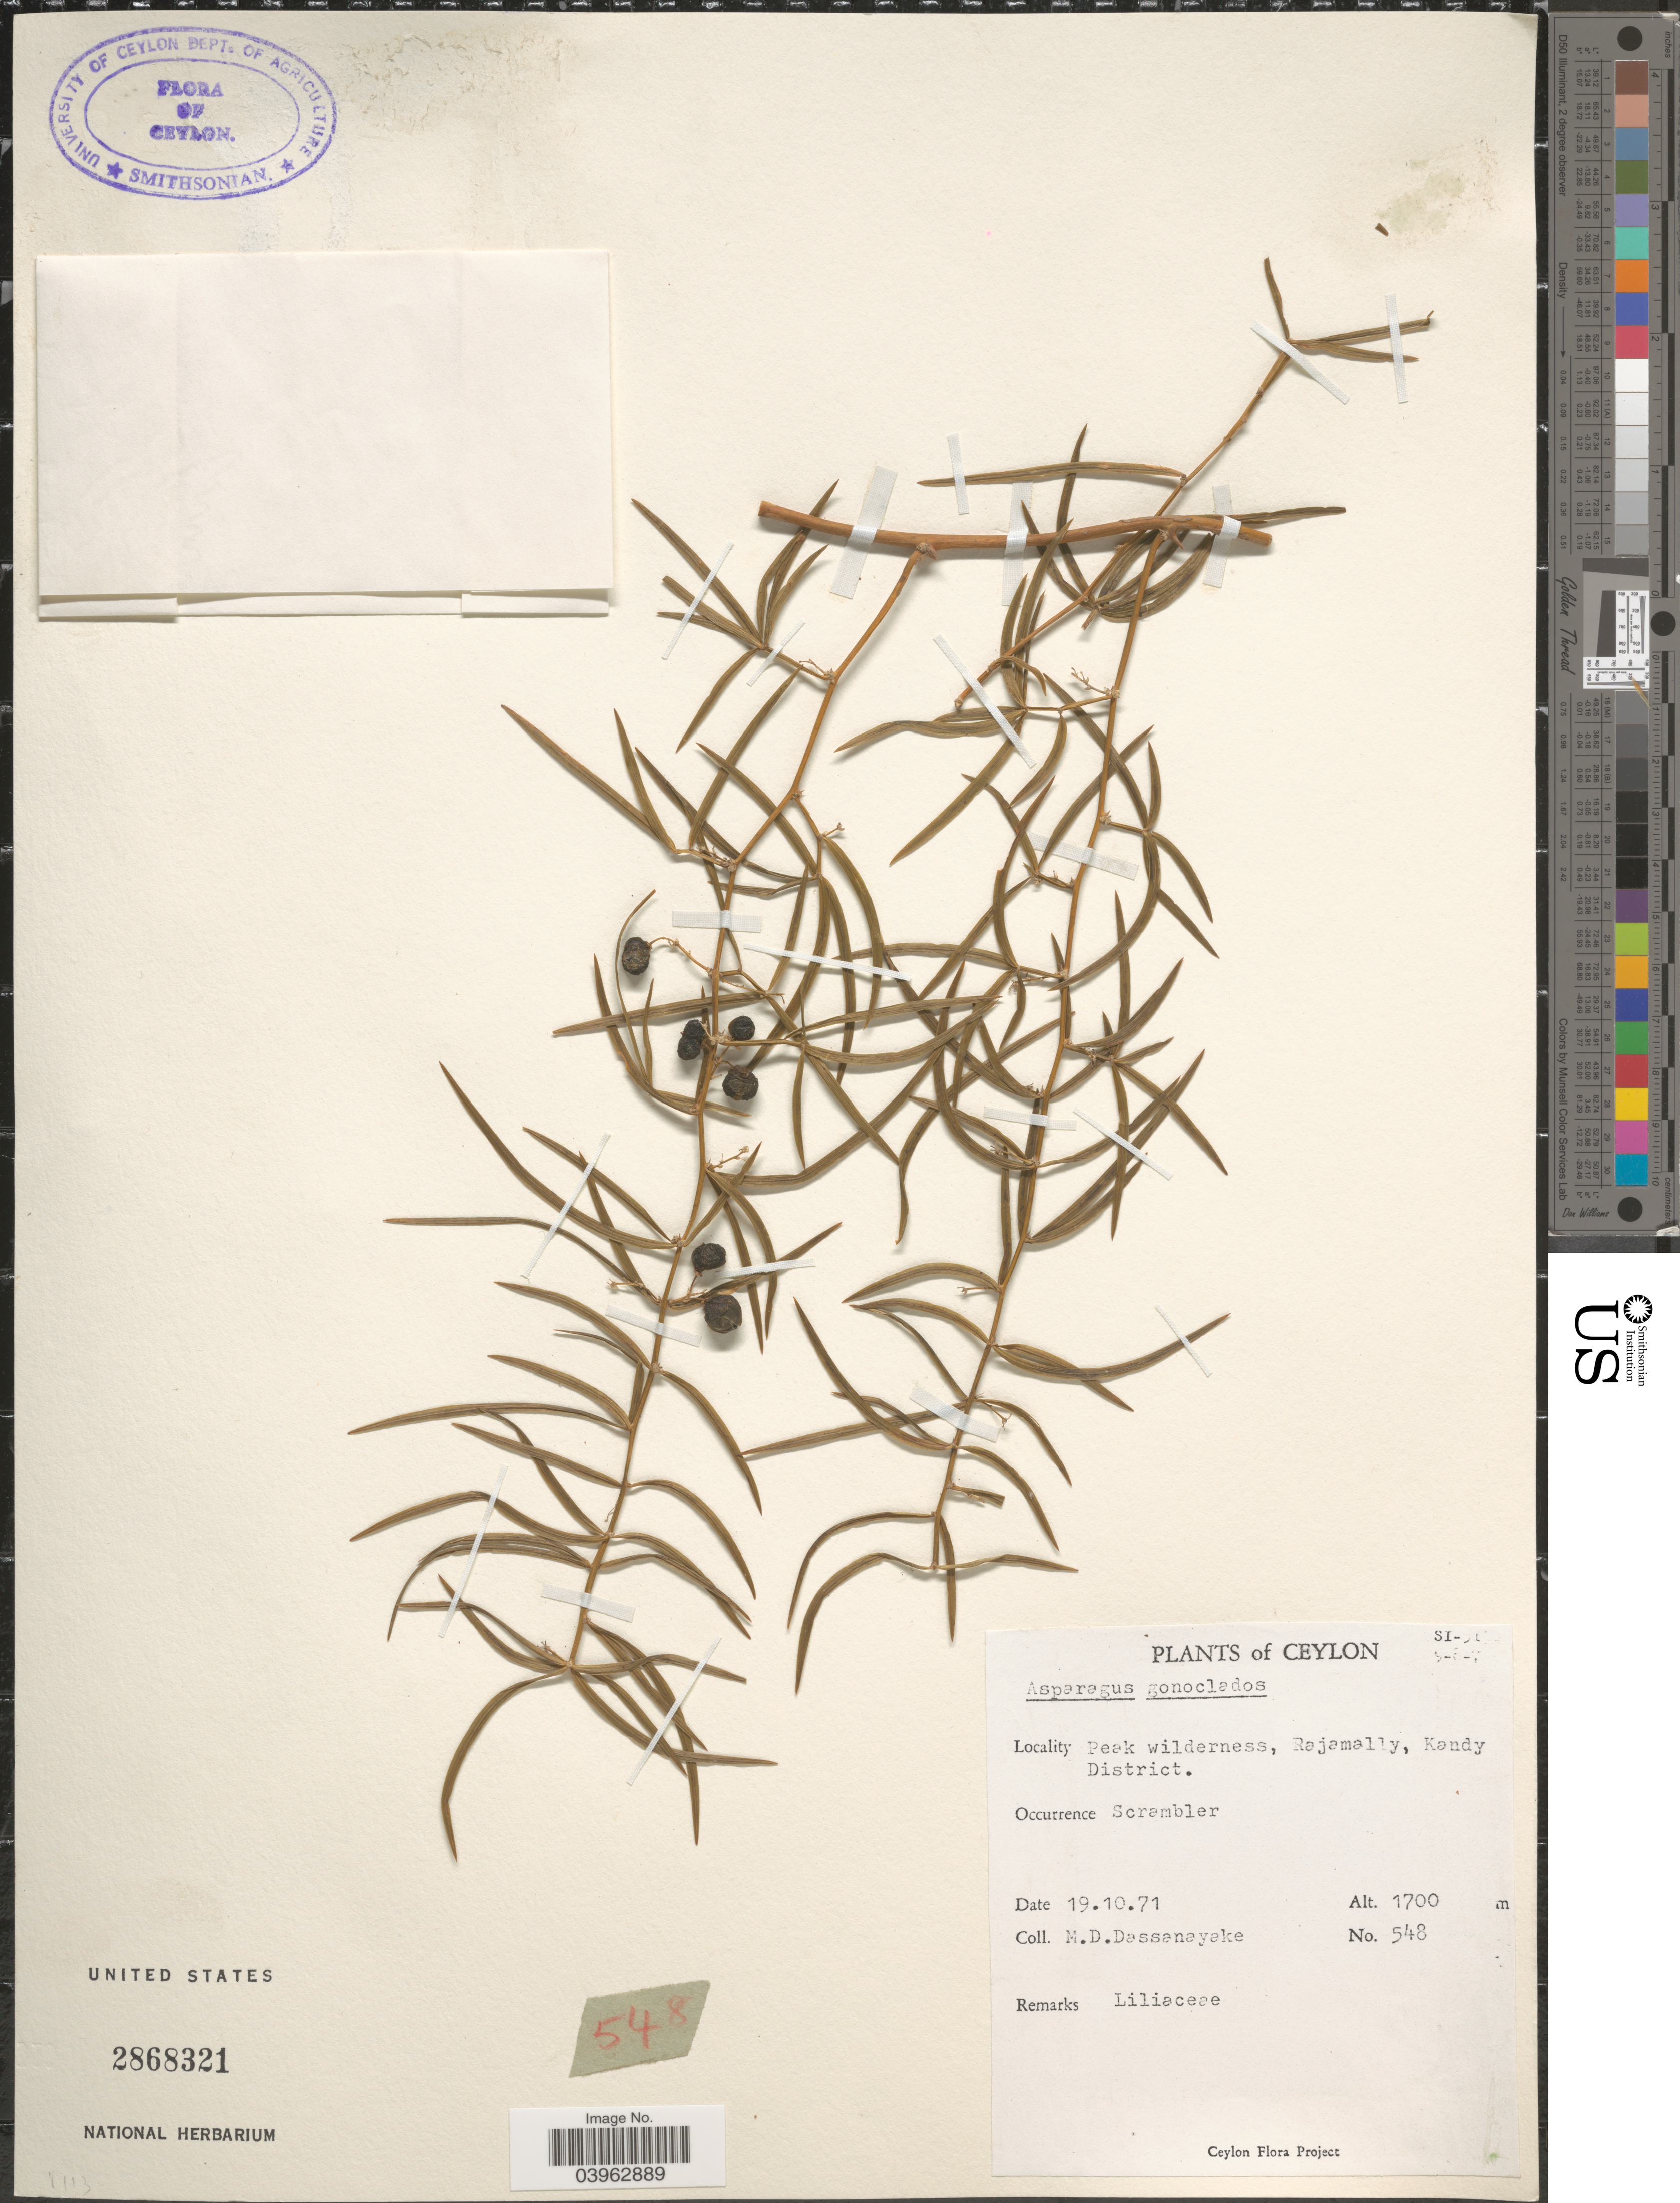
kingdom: Plantae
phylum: Tracheophyta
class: Liliopsida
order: Asparagales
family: Asparagaceae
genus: Asparagus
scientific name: Asparagus gonoclados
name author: Baker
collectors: M. D. Dassanayake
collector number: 548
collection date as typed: Transcribed d/m/y: 19/10/71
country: Sri Lanka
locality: Ceylon. Peak wilderness, Rajamally, Kandy District.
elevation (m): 1700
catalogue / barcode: US 2868321